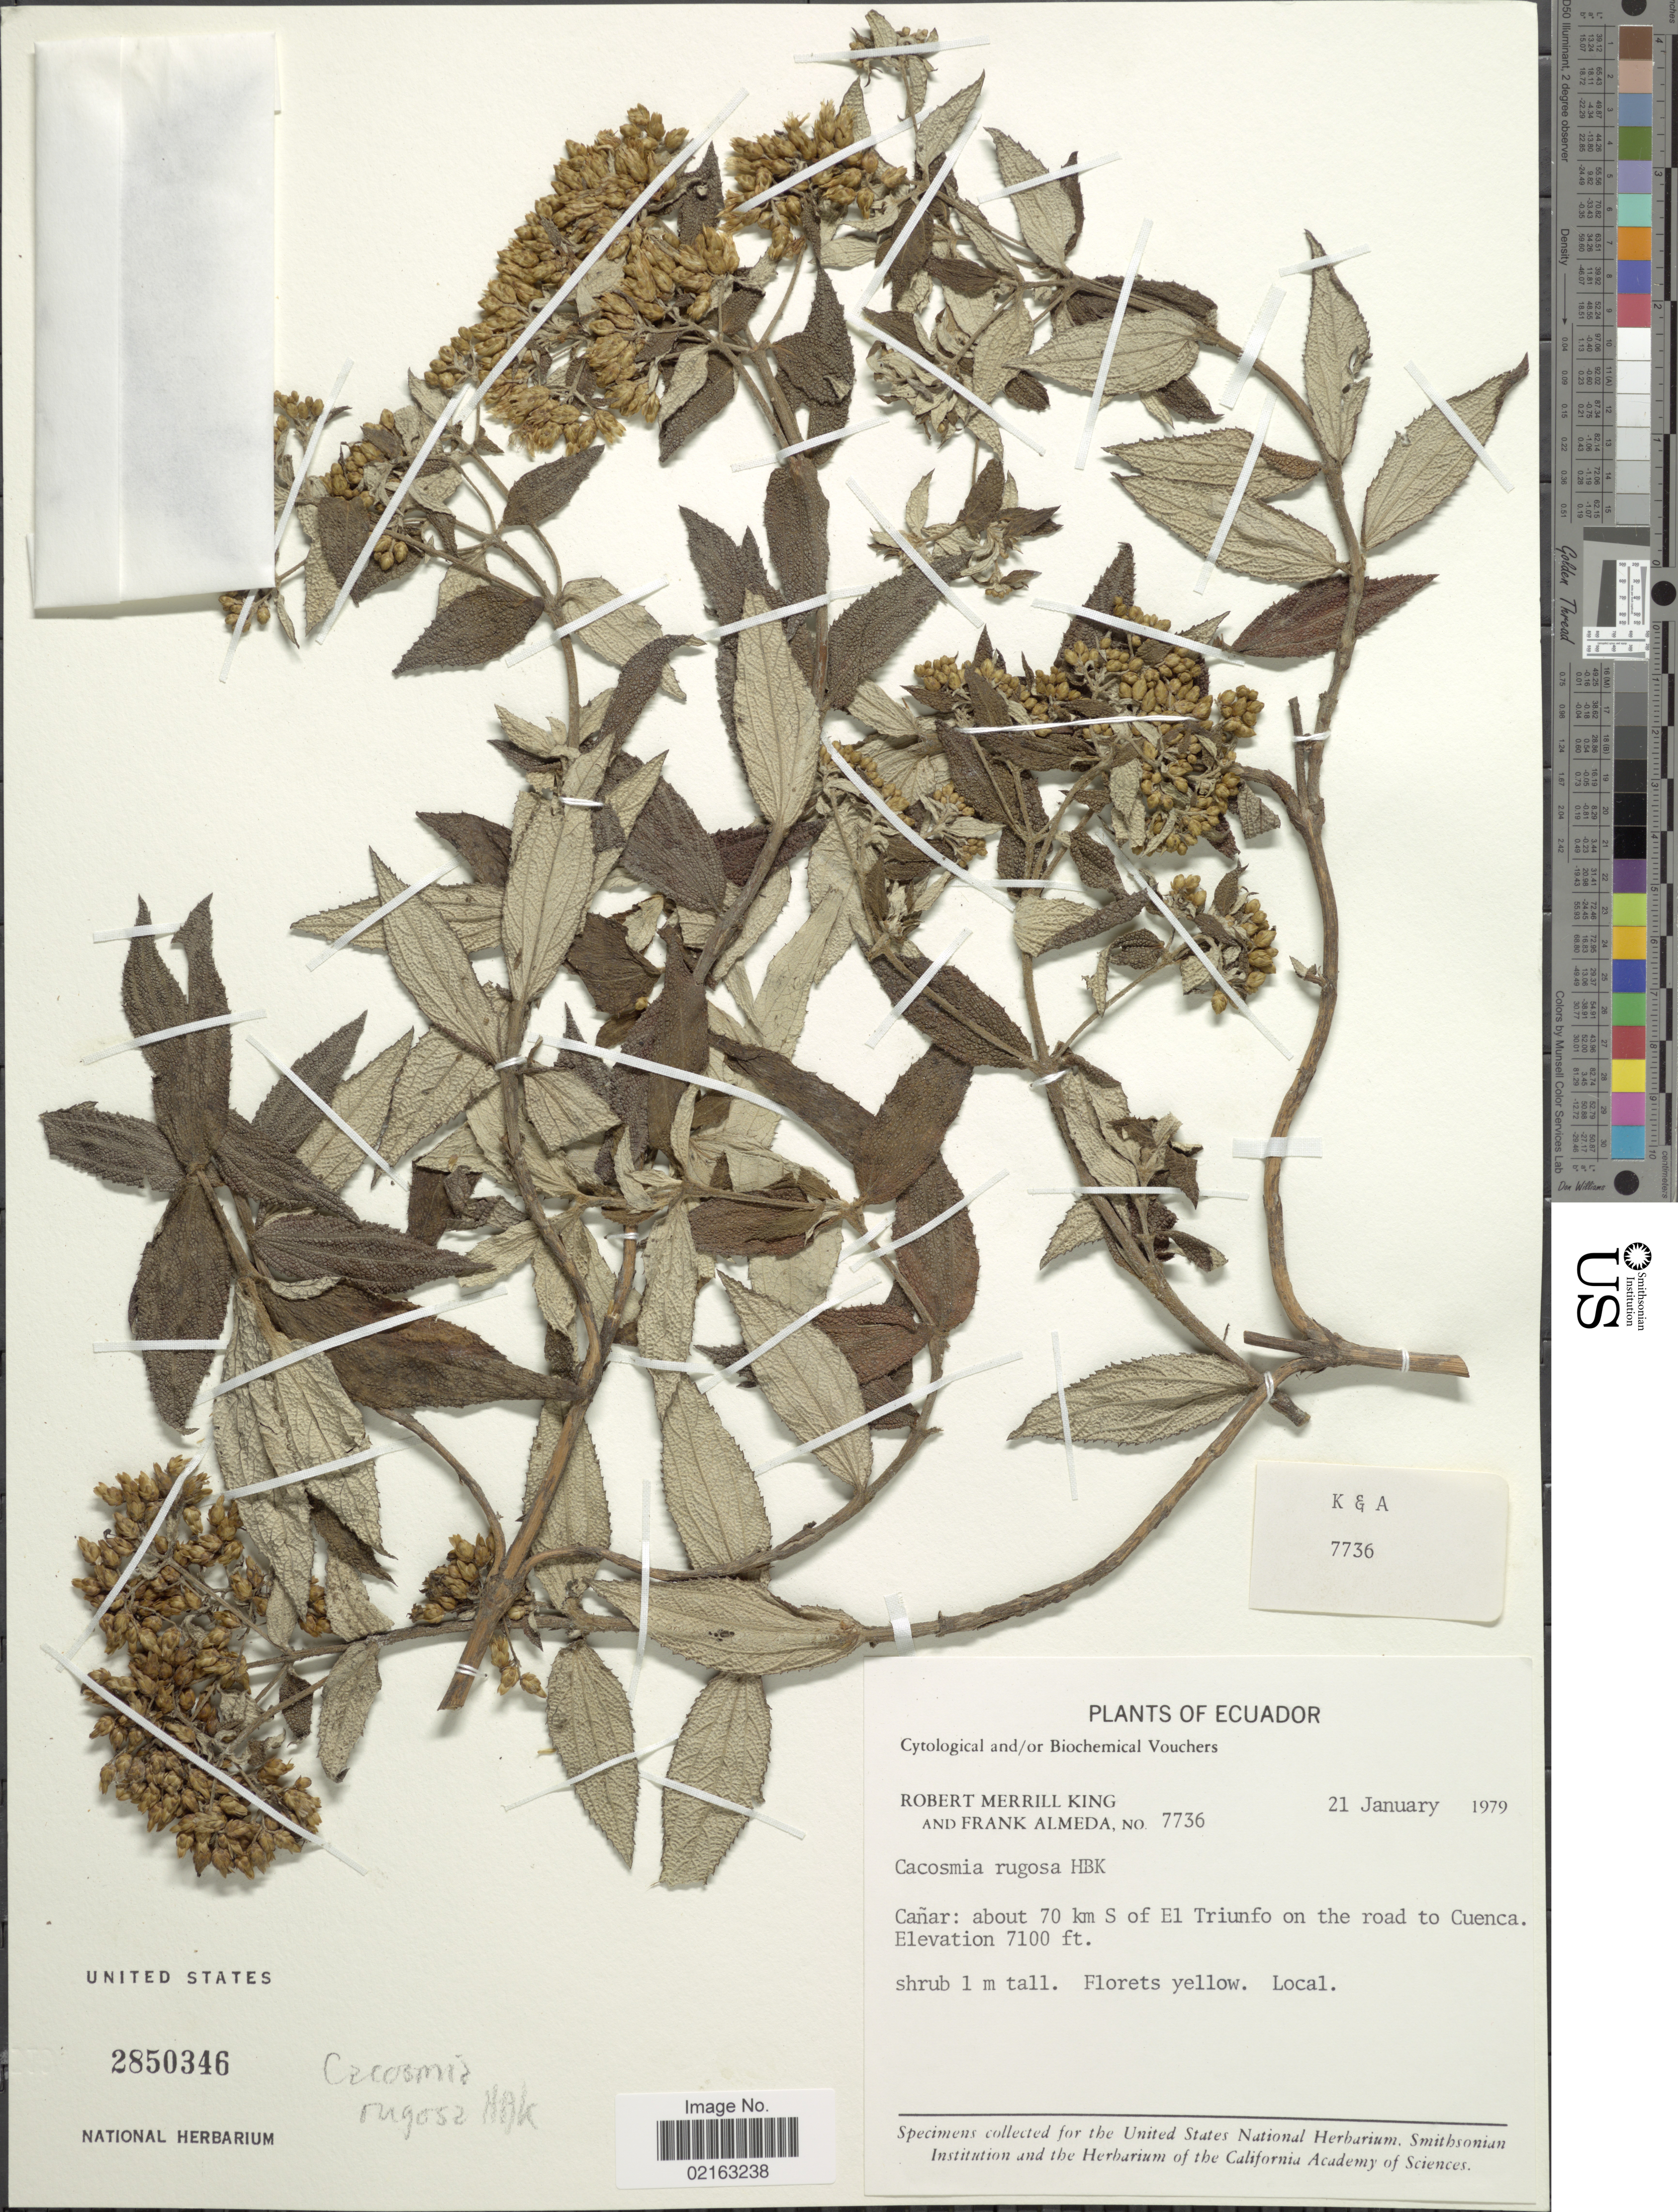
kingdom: Plantae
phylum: Tracheophyta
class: Magnoliopsida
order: Asterales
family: Asteraceae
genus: Cacosmia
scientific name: Cacosmia rugosa var. rugosa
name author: Kunth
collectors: R. M. King & F. Almeda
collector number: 7736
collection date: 1979-01-21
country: Ecuador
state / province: Cañar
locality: Cañar: about 70 km S of El Triunfo on the road to Cuenca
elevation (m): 2164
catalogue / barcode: US 2850346